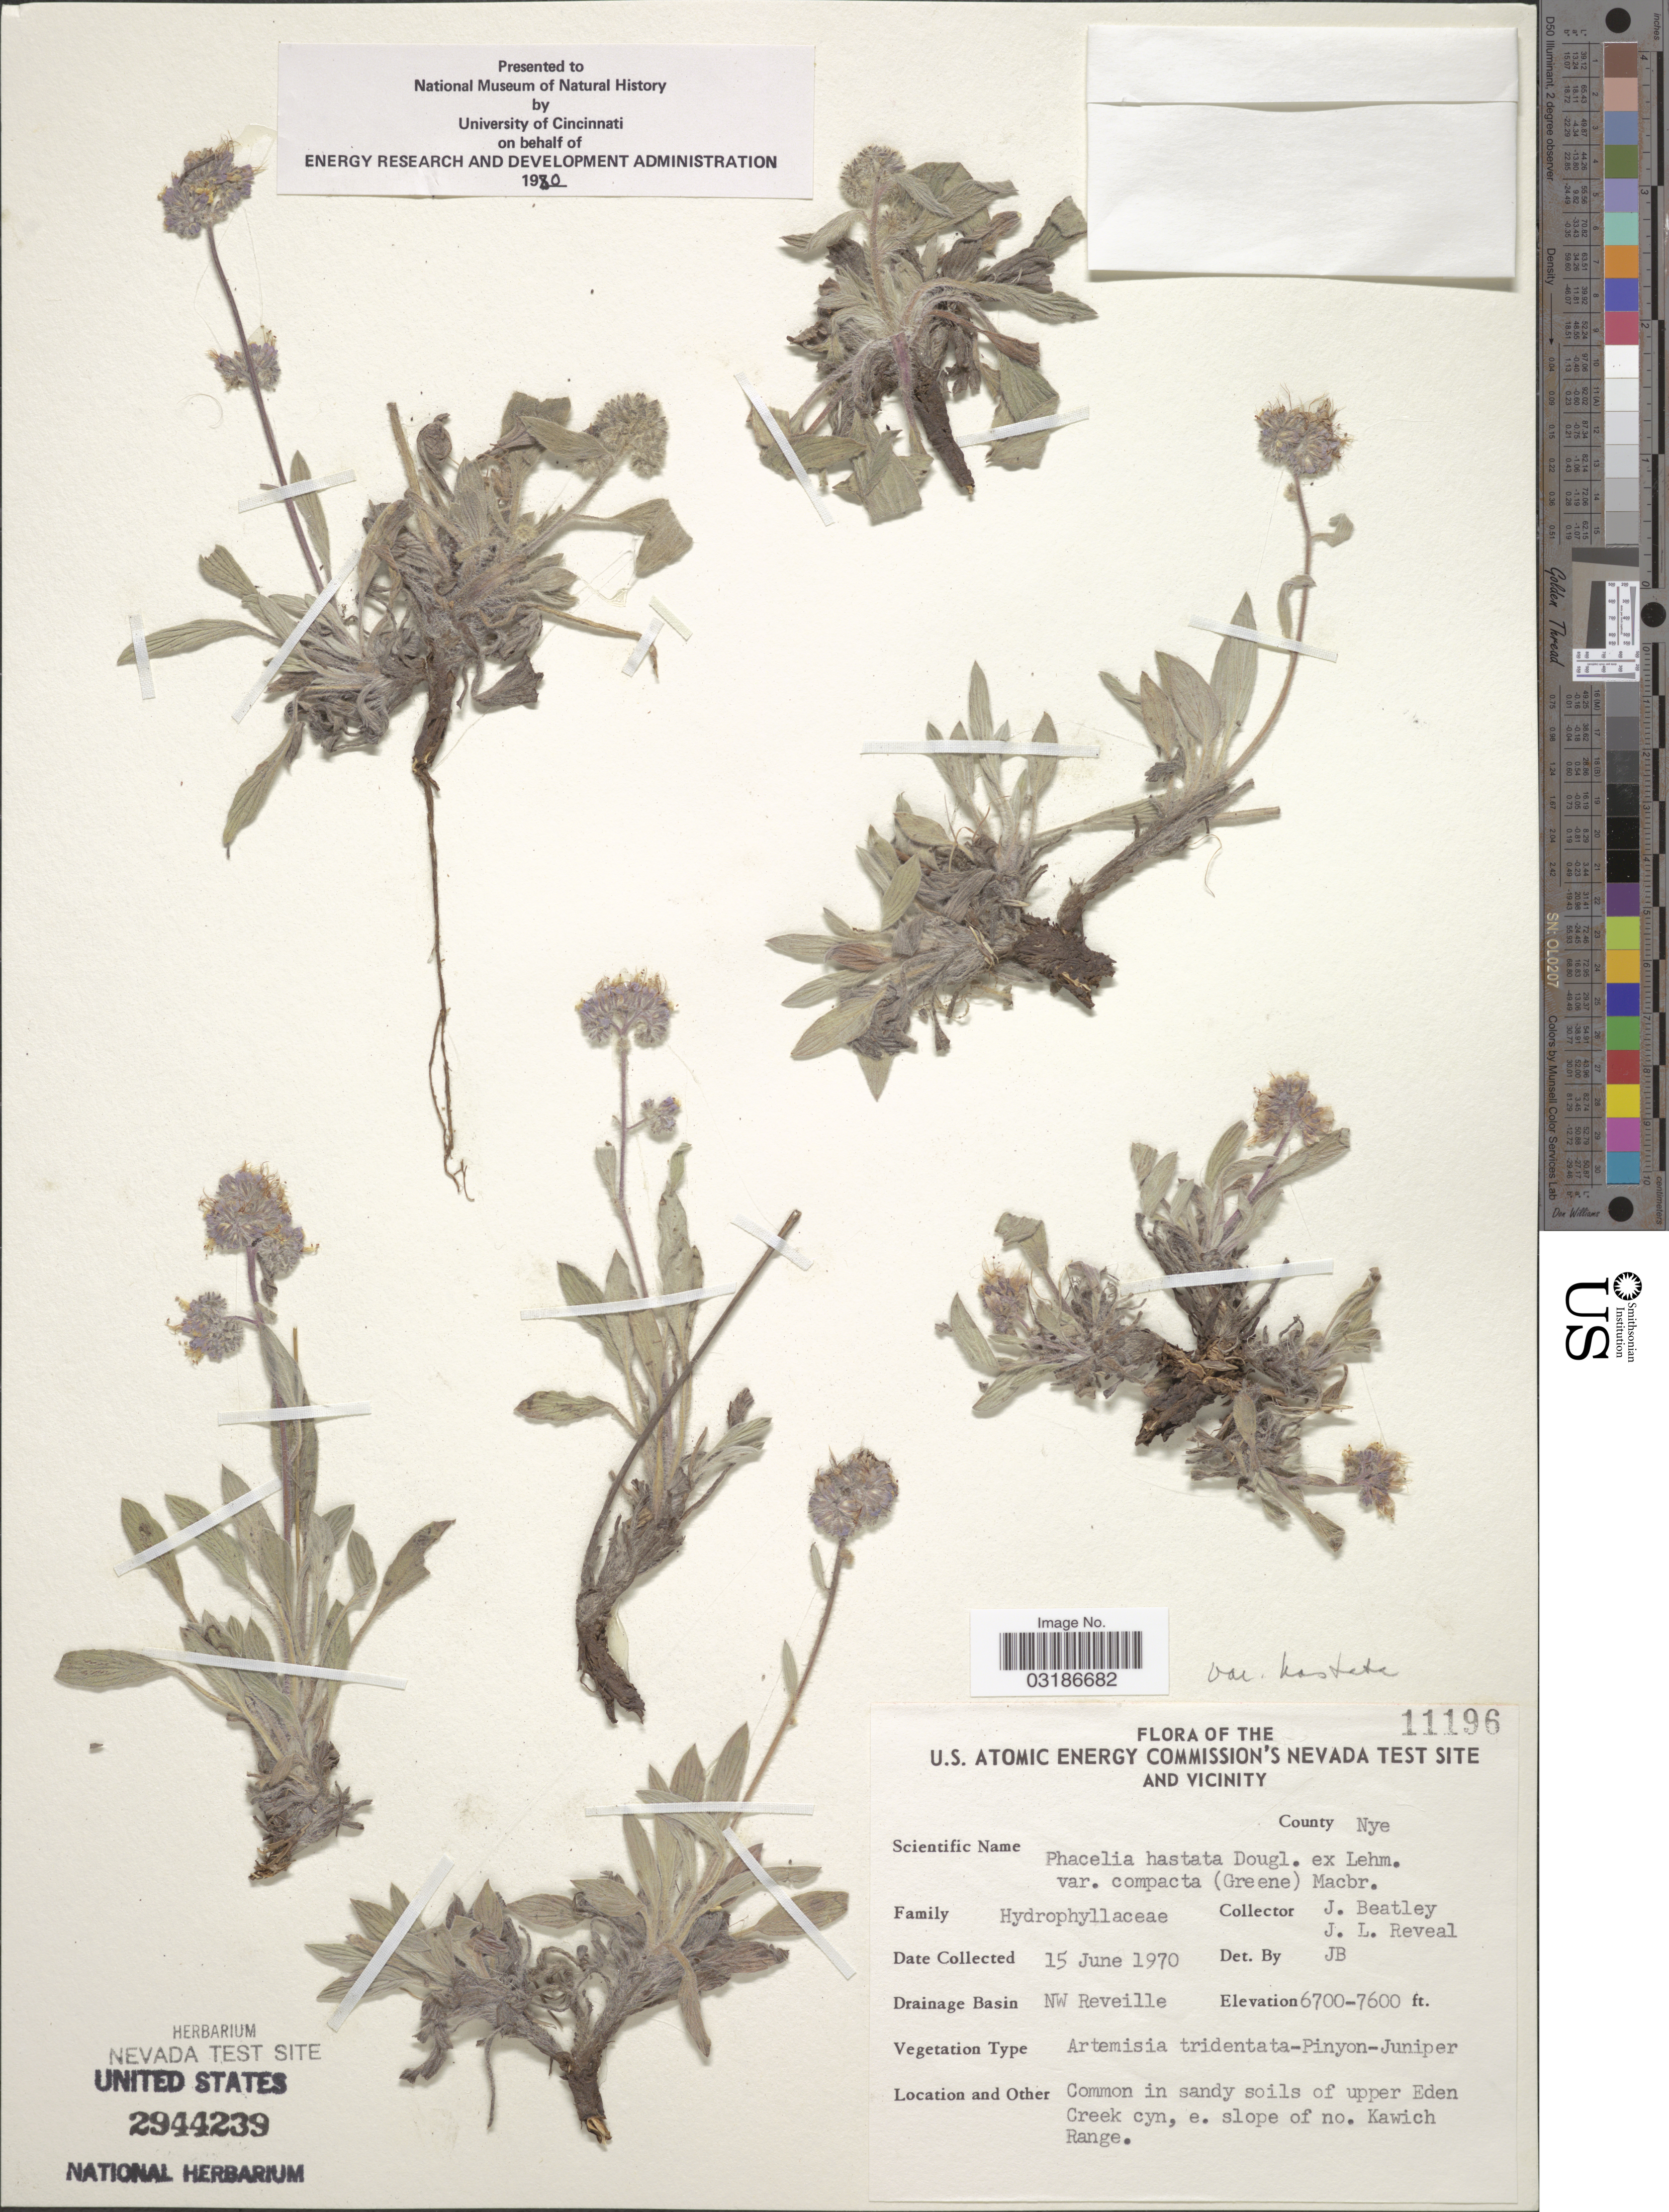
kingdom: Plantae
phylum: Tracheophyta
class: Magnoliopsida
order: Boraginales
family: Hydrophyllaceae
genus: Phacelia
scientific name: Phacelia hastata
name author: Douglas ex Lehm.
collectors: J. C. Beatley & J. L. Reveal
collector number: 11196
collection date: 1970-06-15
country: United States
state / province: Nevada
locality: U.S. Atomic Energy Commission's Nevada Test Site and Vicinity. County Nye. Drainage Basin NW Reveille. Common in sandy soils of upper Eden Creek cyn, e. slope of no. Kawich Range.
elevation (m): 2042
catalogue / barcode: US 2944239